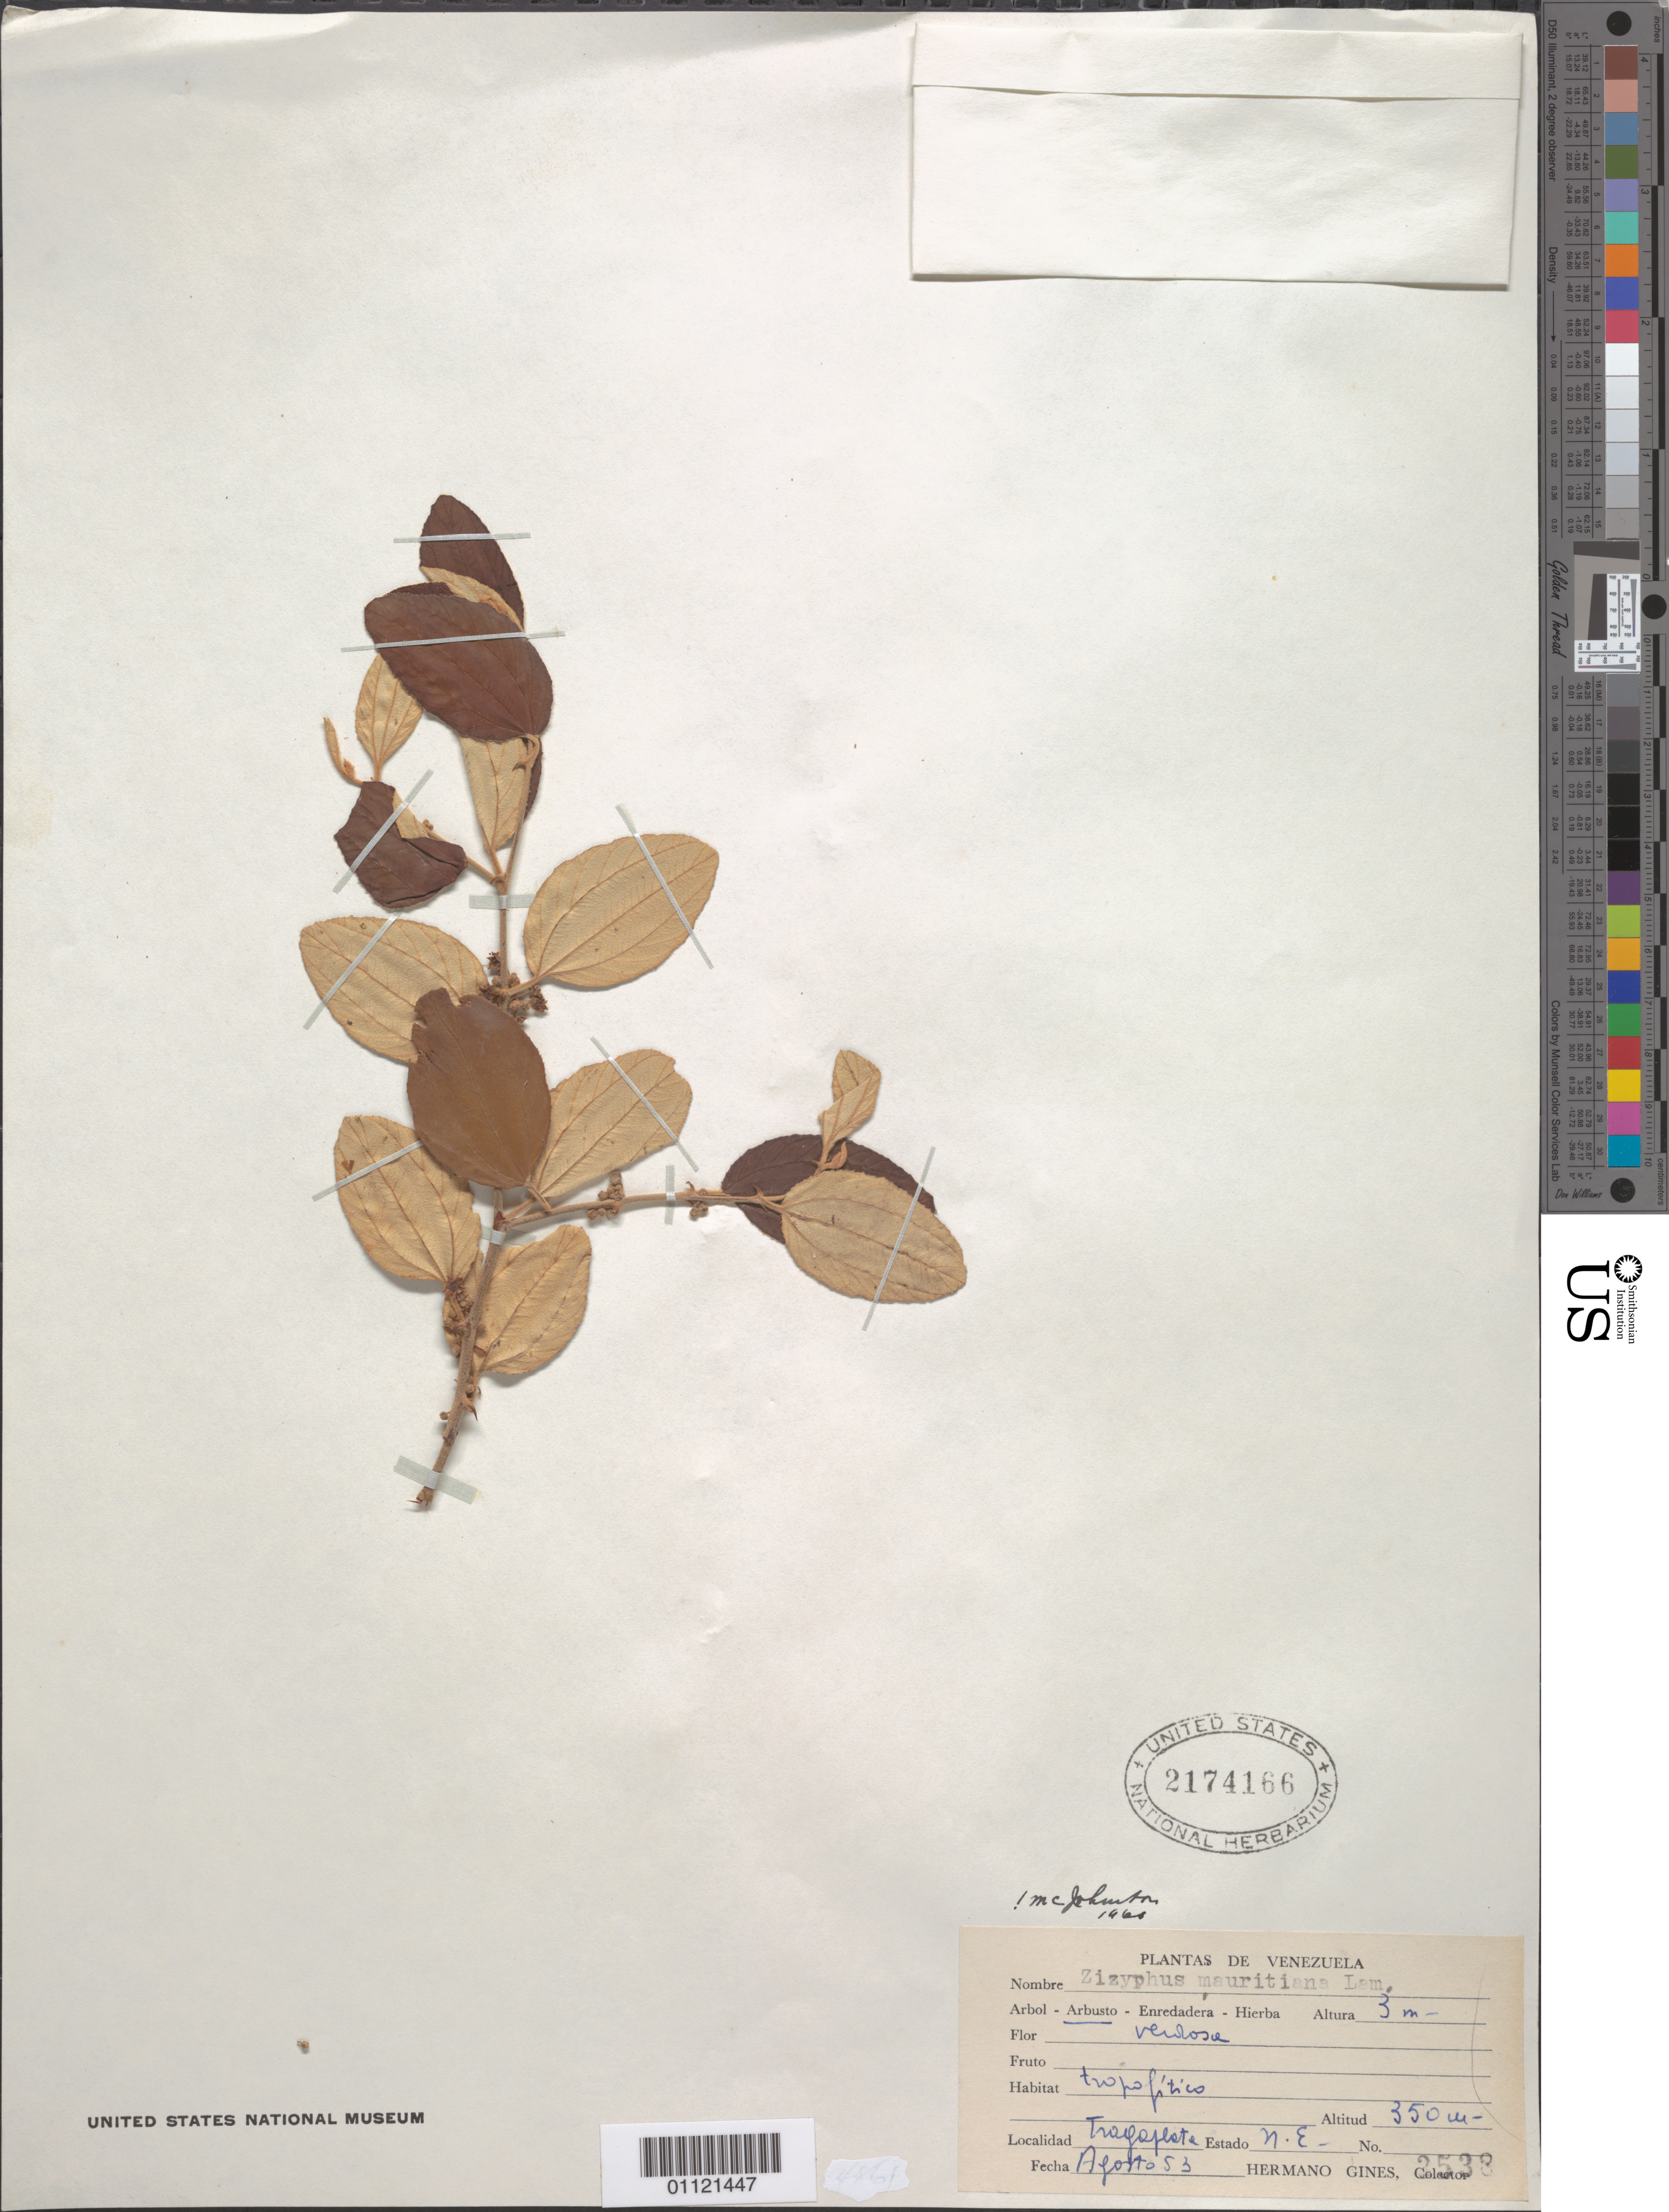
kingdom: Plantae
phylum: Tracheophyta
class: Magnoliopsida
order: Rosales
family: Rhamnaceae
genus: Ziziphus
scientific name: Ziziphus mauritiana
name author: Lam.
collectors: Bro. Gines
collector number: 3538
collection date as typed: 01 Aug 1953 to 31 Aug 1953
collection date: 1953-08-01/1953-08-31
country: Venezuela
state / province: Nueva Esparta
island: Margarita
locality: Tragaplata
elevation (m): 350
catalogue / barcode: US 2174166